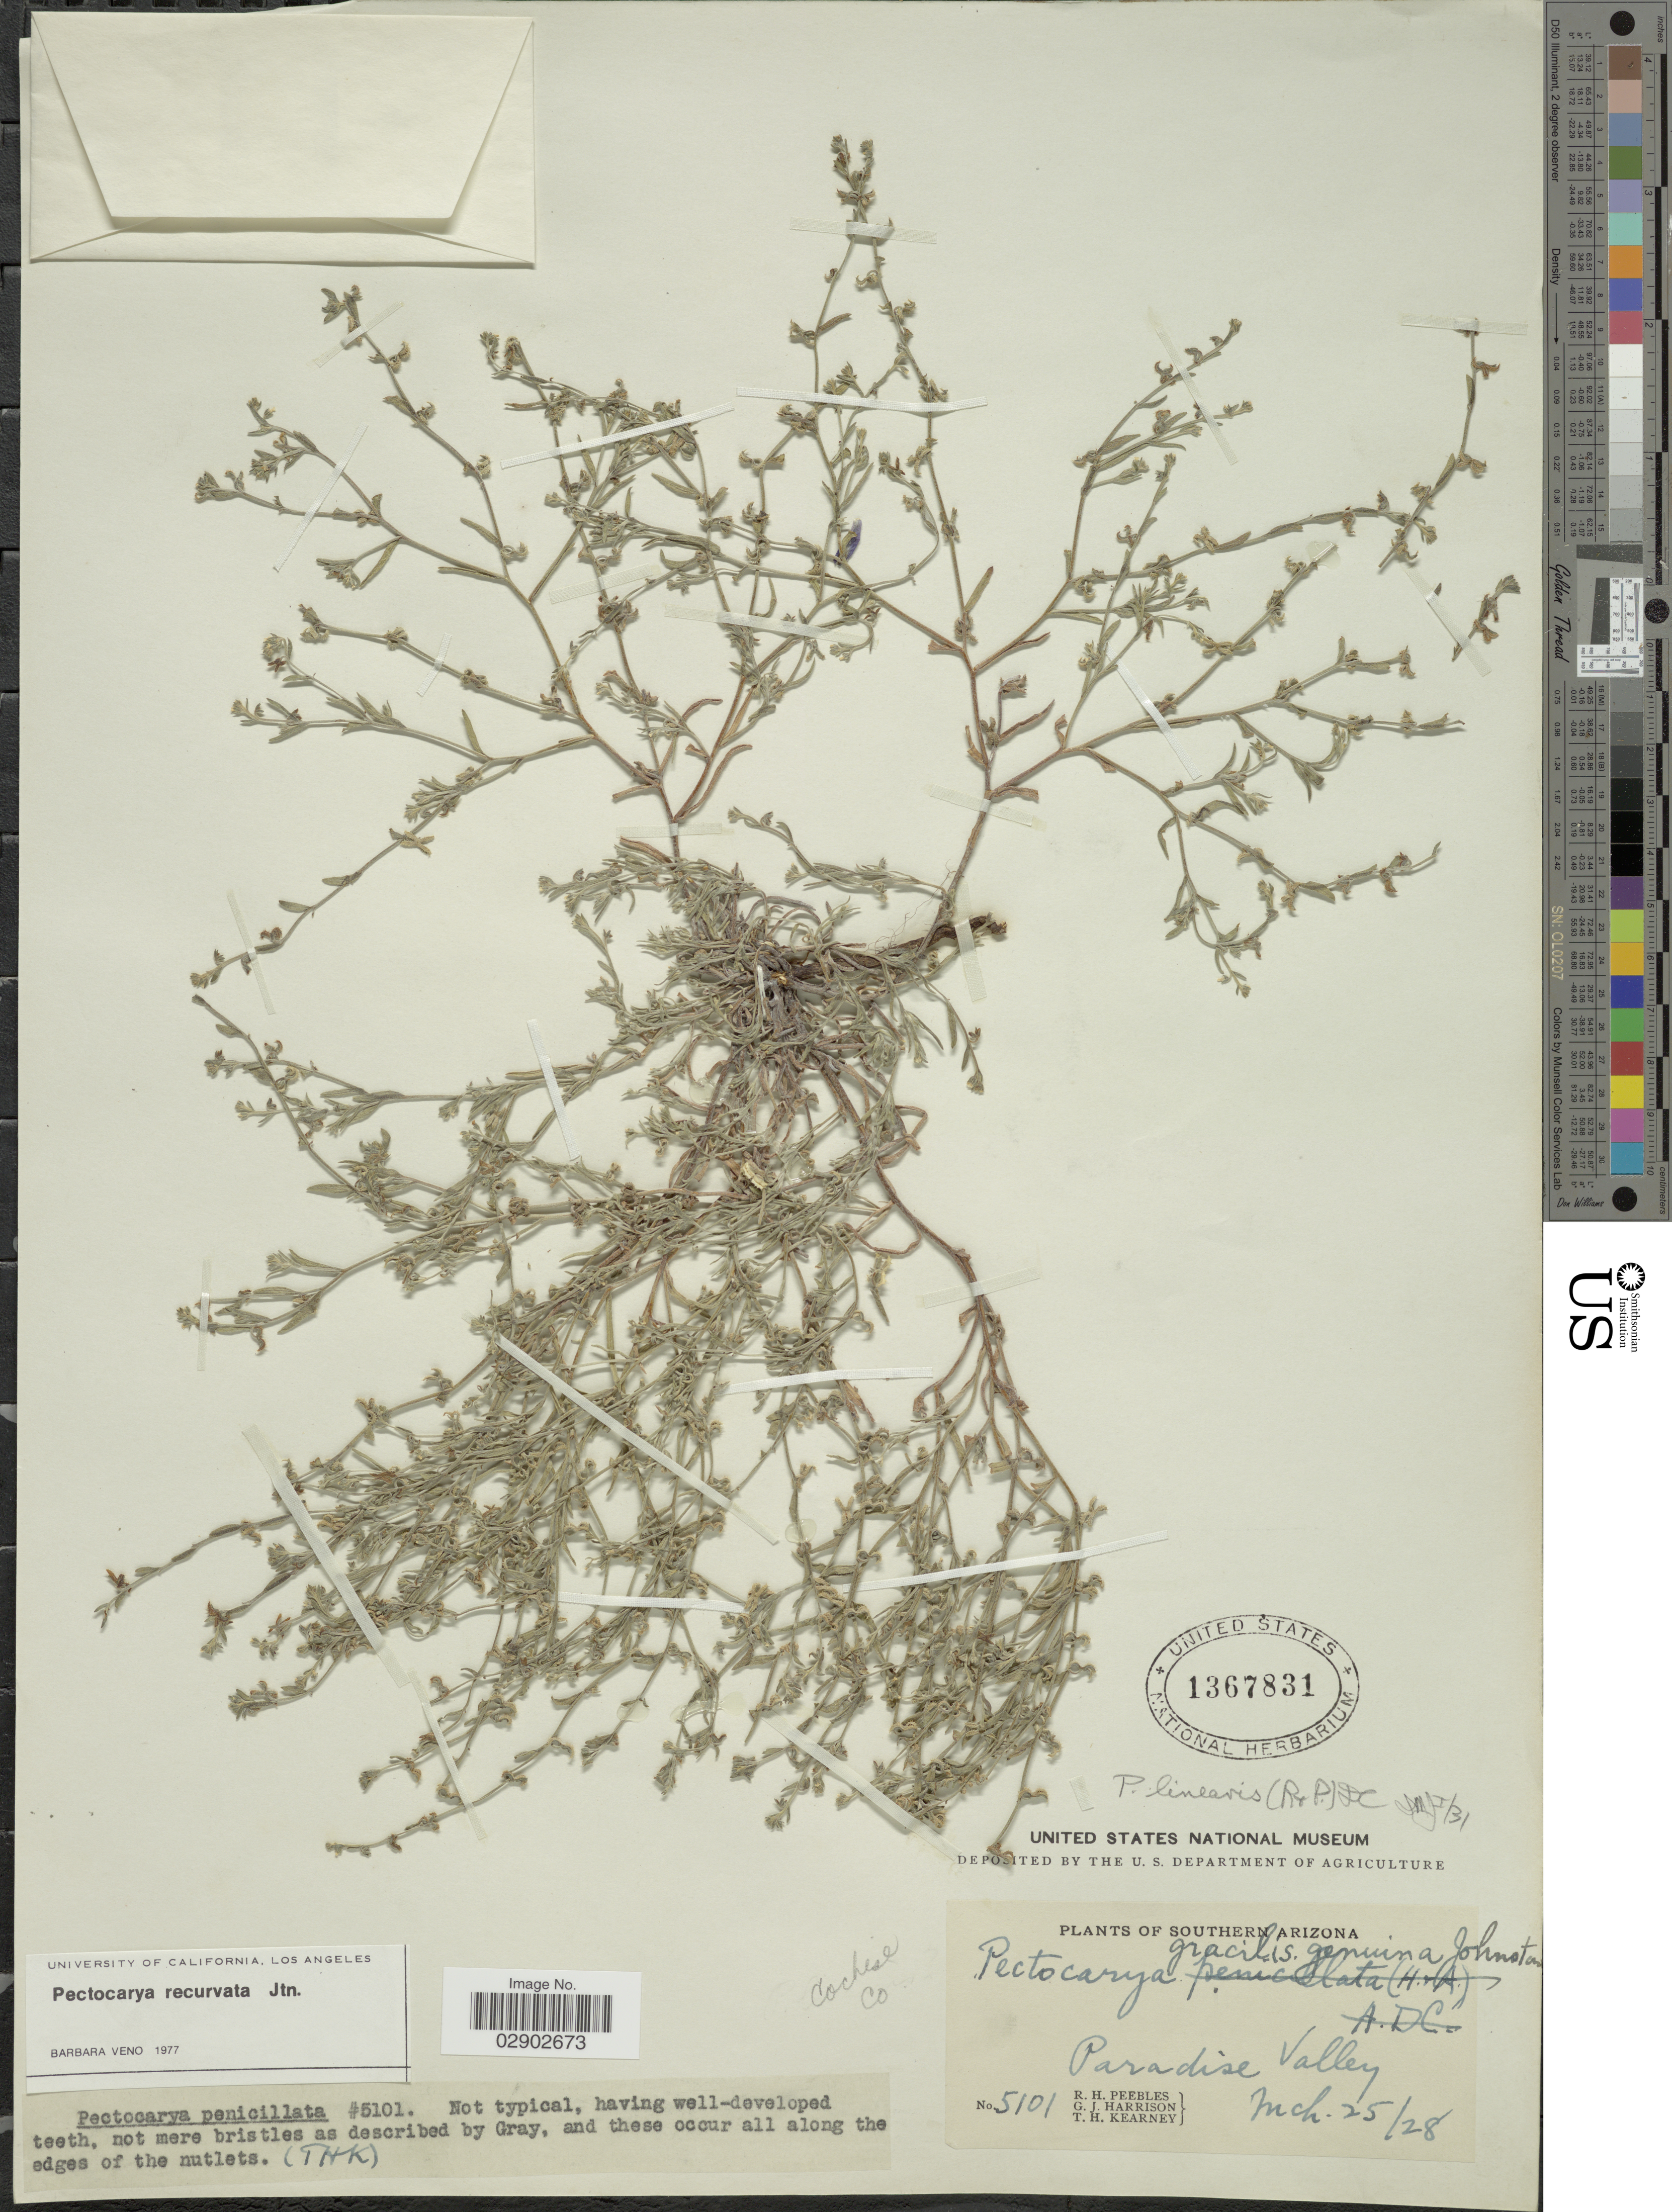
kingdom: Plantae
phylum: Tracheophyta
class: Magnoliopsida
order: Boraginales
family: Boraginaceae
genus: Pectocarya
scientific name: Pectocarya recurvata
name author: I.M. Johnst.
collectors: R. H. Peebles, G. J. Harrison & T. H. Kearney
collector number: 5101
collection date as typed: Transcribed d/m/y: 25/3/28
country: United States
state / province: Arizona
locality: Southern Arizona, Paradise Valley, Cochese Co.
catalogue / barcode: US 1367831